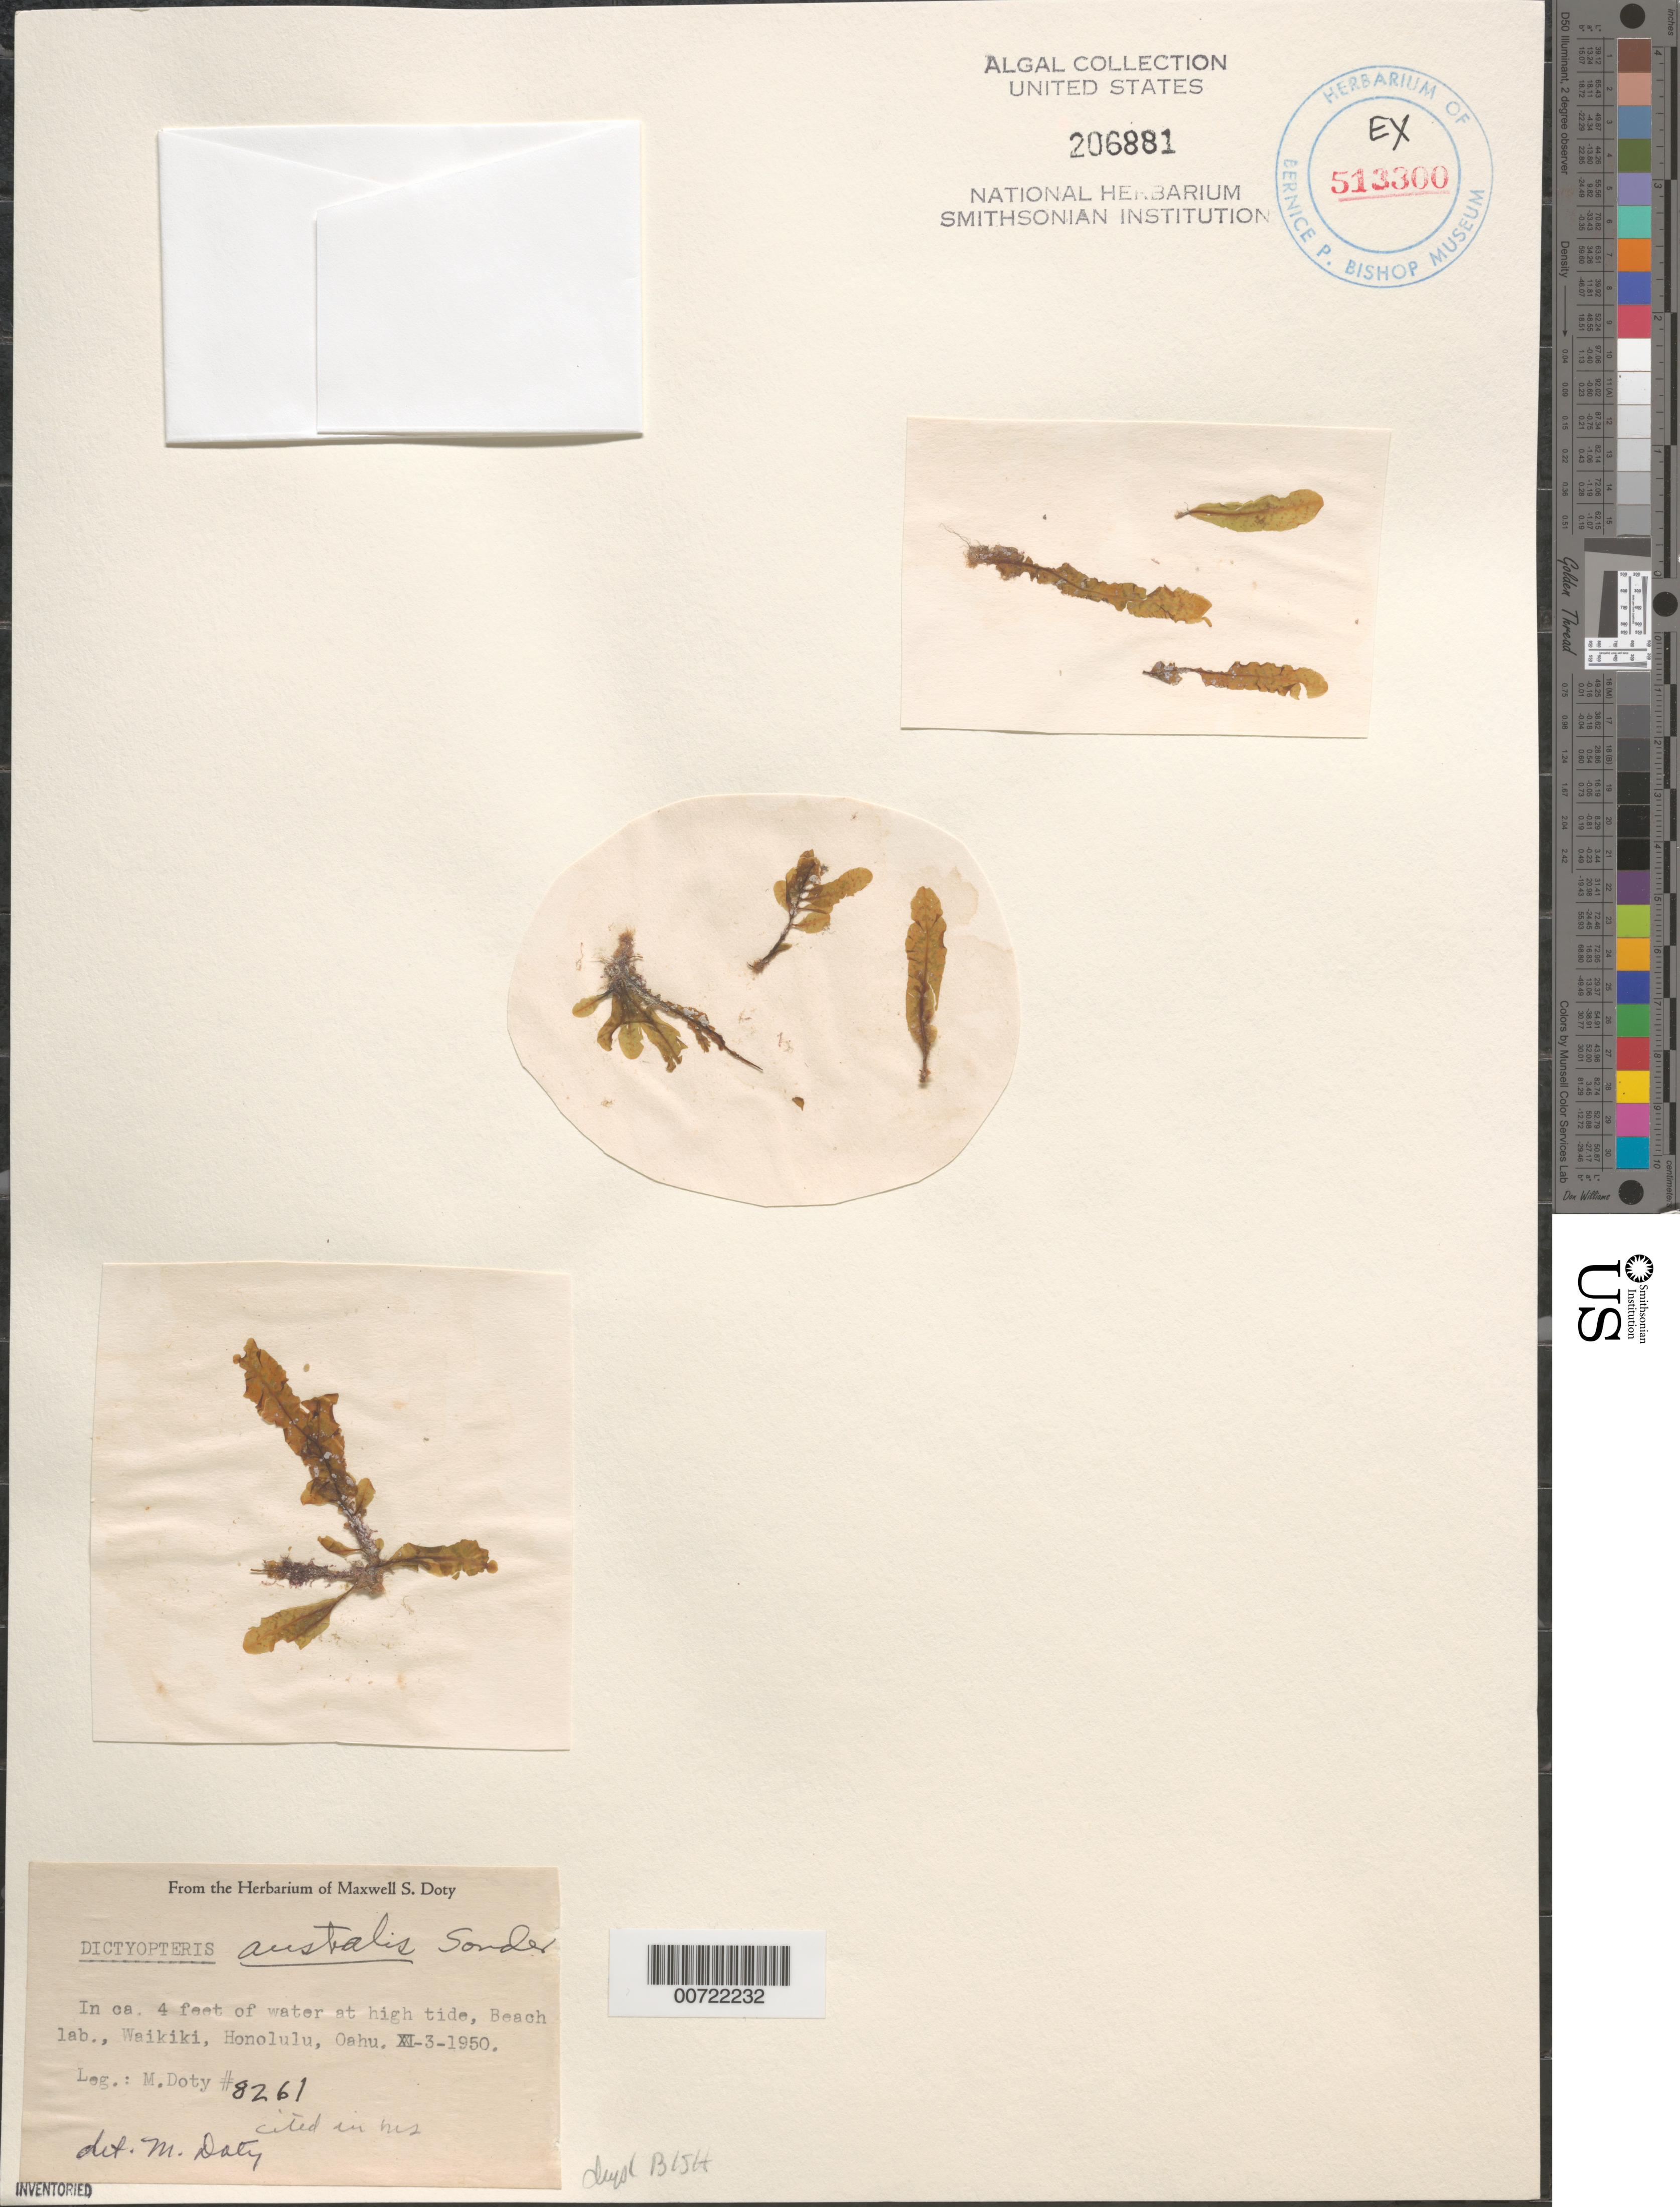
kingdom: Chromista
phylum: Ochrophyta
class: Phaeophyceae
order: Dictyotales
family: Dictyotaceae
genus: Dictyopteris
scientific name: Dictyopteris australis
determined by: Doty, M. S.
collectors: M. S. Doty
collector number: MSD 8261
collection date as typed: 03 Nov 1950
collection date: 1950-11-03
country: United States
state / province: Hawaii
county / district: Honolulu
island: Oahu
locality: Honolulu, Waikiki, beach laboratory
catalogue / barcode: US 206881